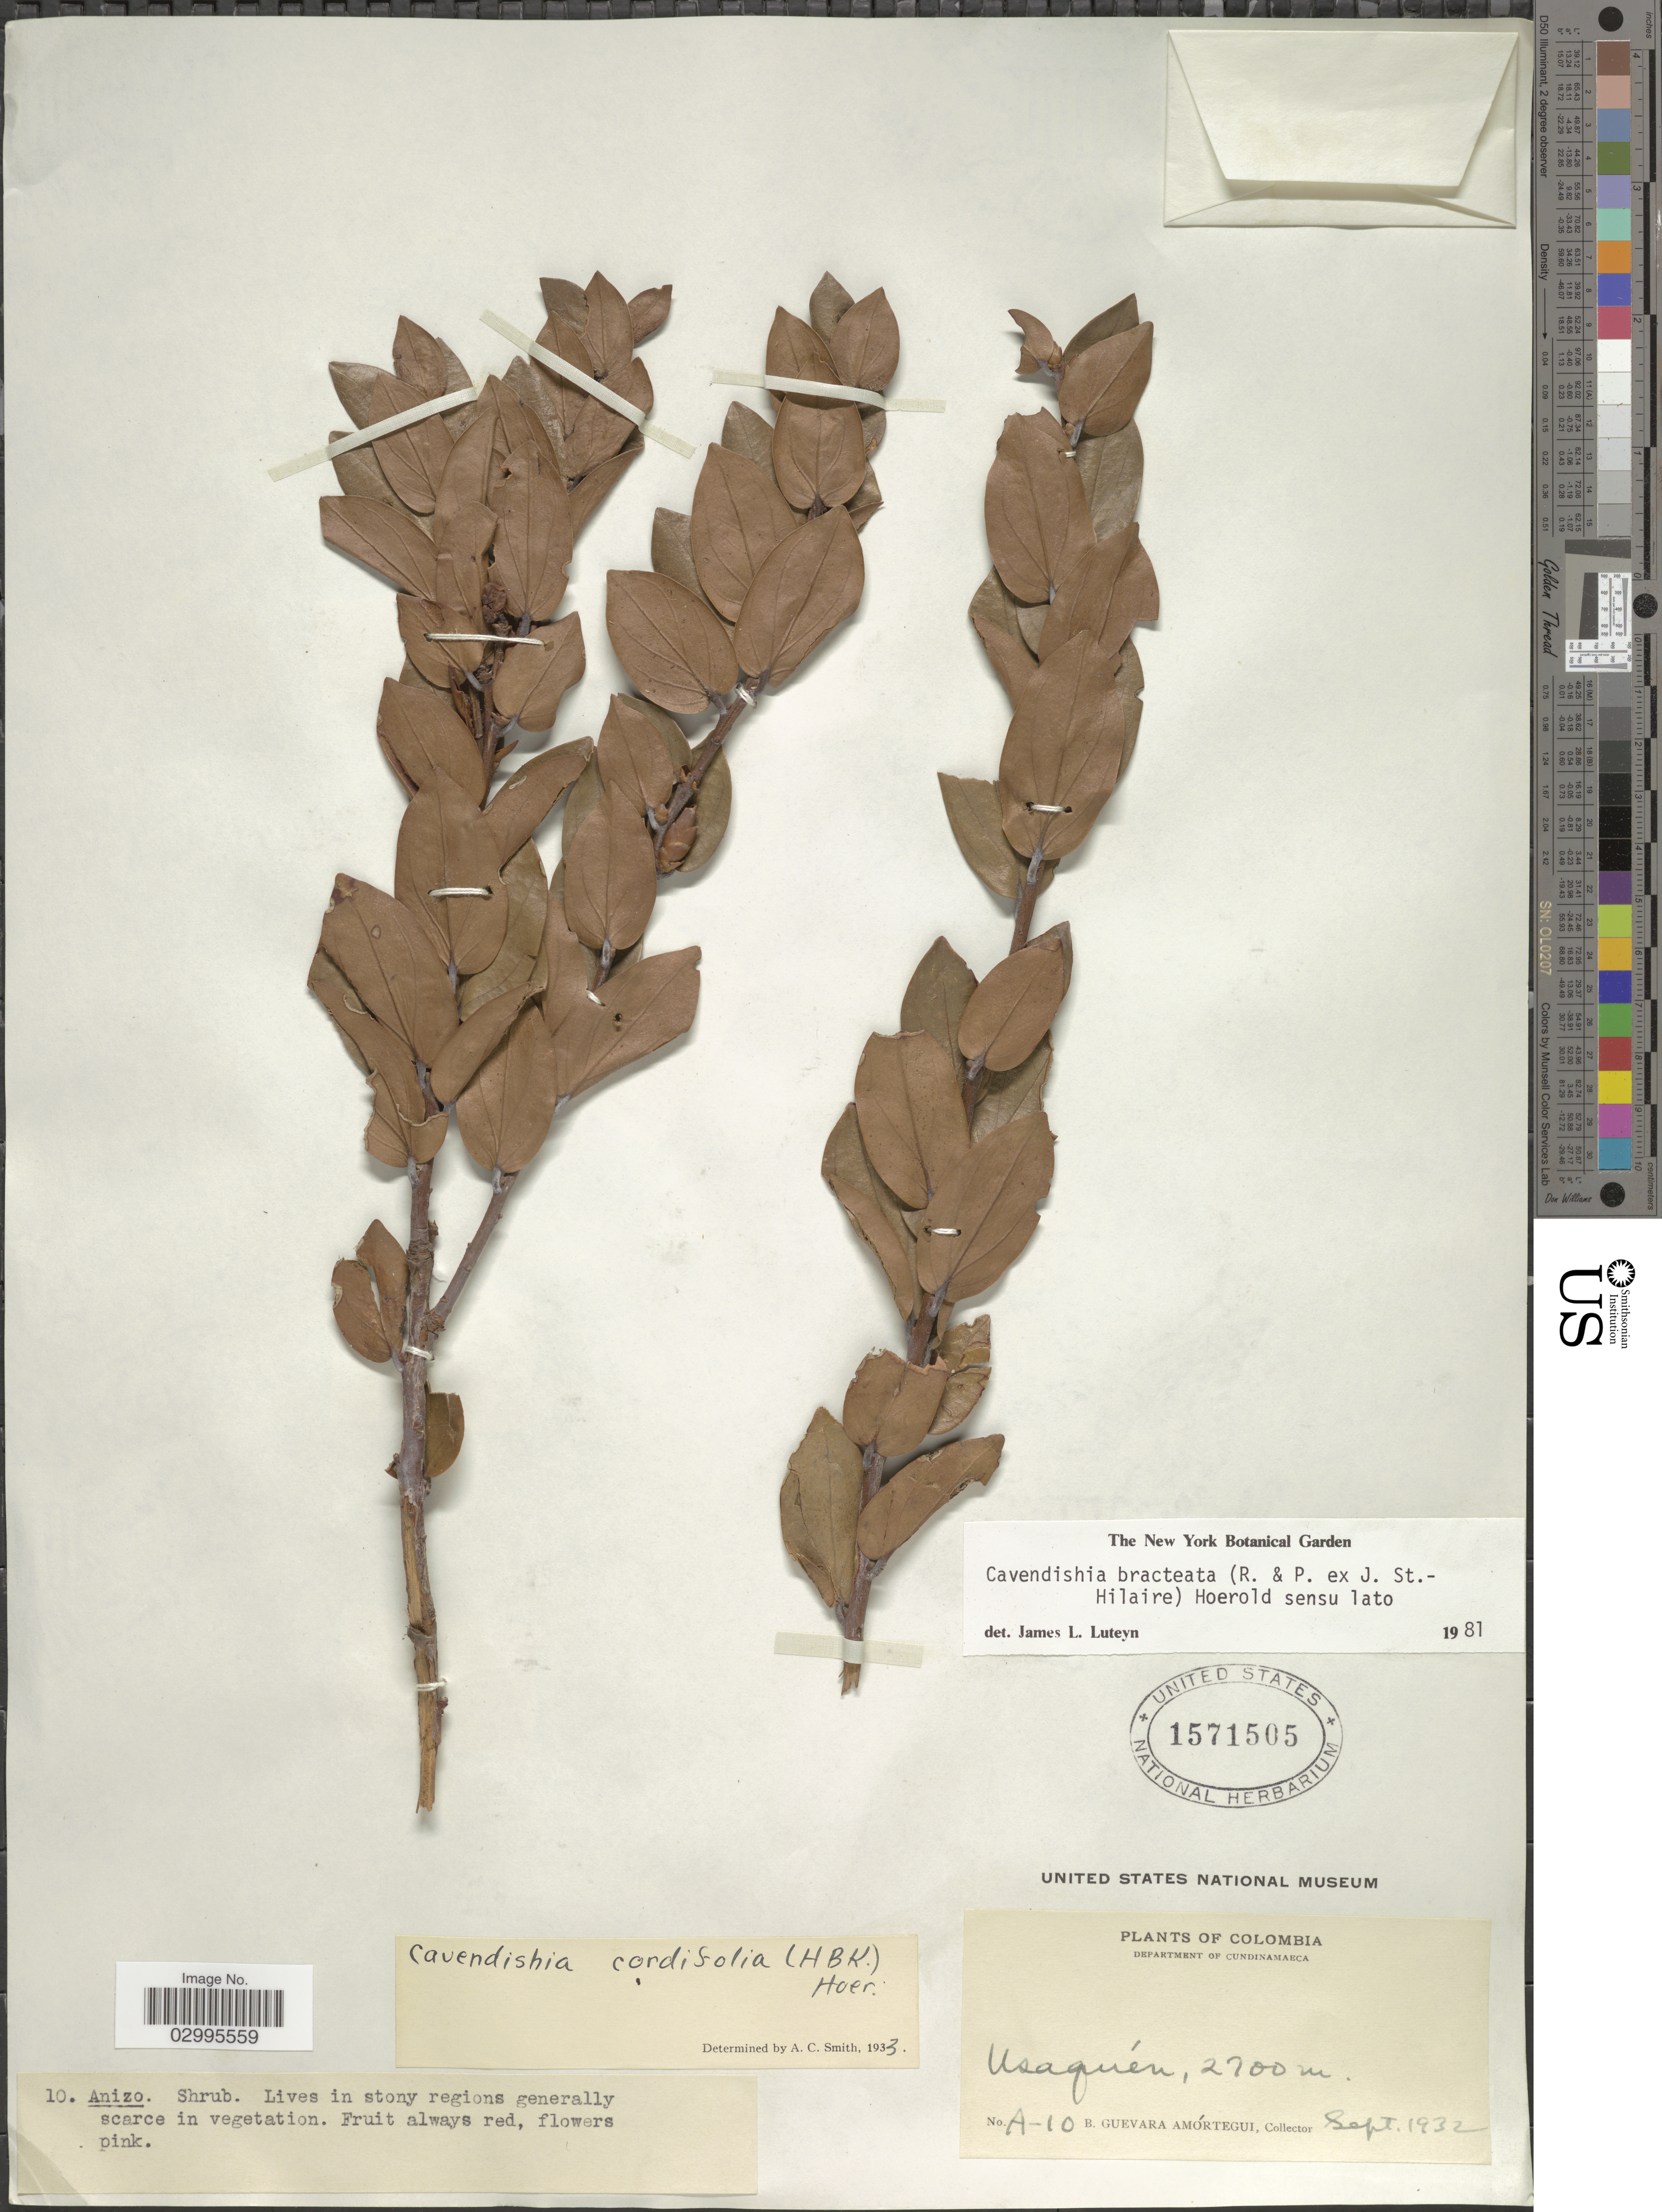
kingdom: Plantae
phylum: Tracheophyta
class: Magnoliopsida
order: Ericales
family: Ericaceae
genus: Cavendishia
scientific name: Cavendishia bracteata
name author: (Ruiz & Pav. ex J. St.-Hil.) Hoerold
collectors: B. Guevara Amortegui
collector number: A-10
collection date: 1932-09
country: Colombia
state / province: Cundinamarca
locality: Department of Cundinamarca. Usaquén.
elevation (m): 2700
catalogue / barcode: US 1571505